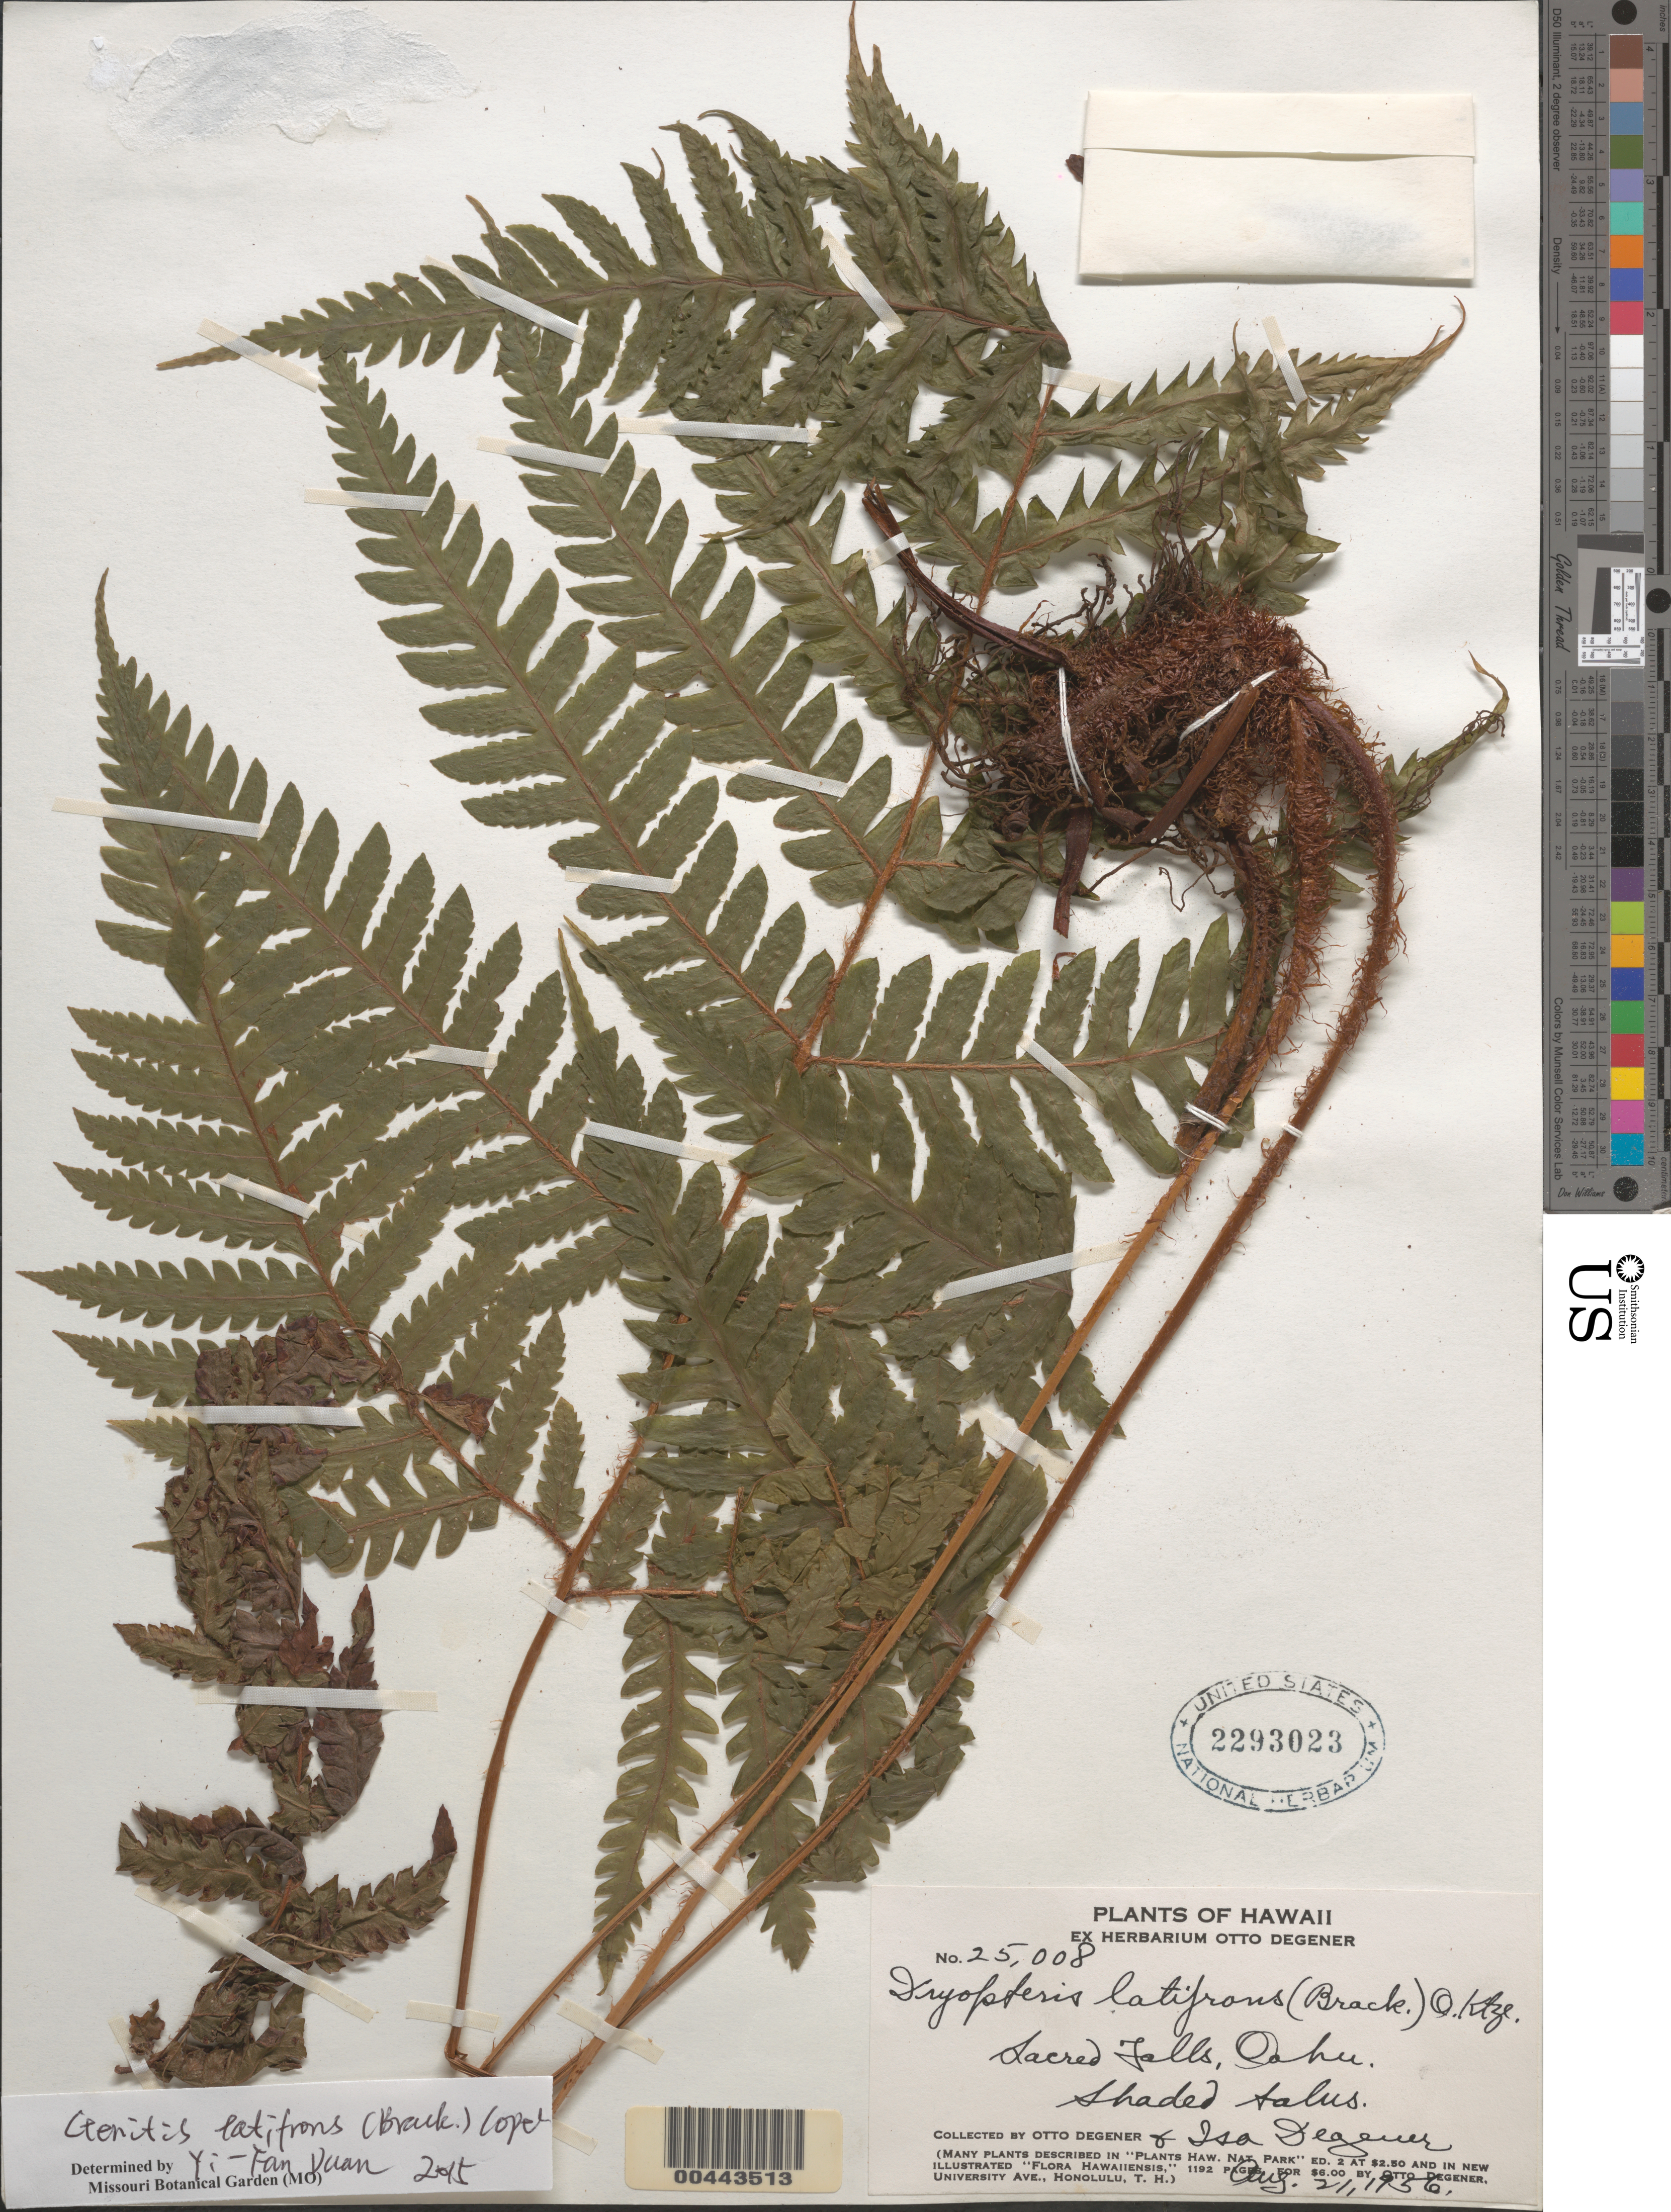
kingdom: Plantae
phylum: Tracheophyta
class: Polypodiopsida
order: Polypodiales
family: Dryopteridaceae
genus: Ctenitis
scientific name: Ctenitis latifrons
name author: (Brack.) Copel.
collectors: O. Degener & I. Degener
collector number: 25008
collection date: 1956-08-21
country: United States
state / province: Hawaii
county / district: Honolulu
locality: Sacred Falls, Oahu.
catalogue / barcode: US 2293023